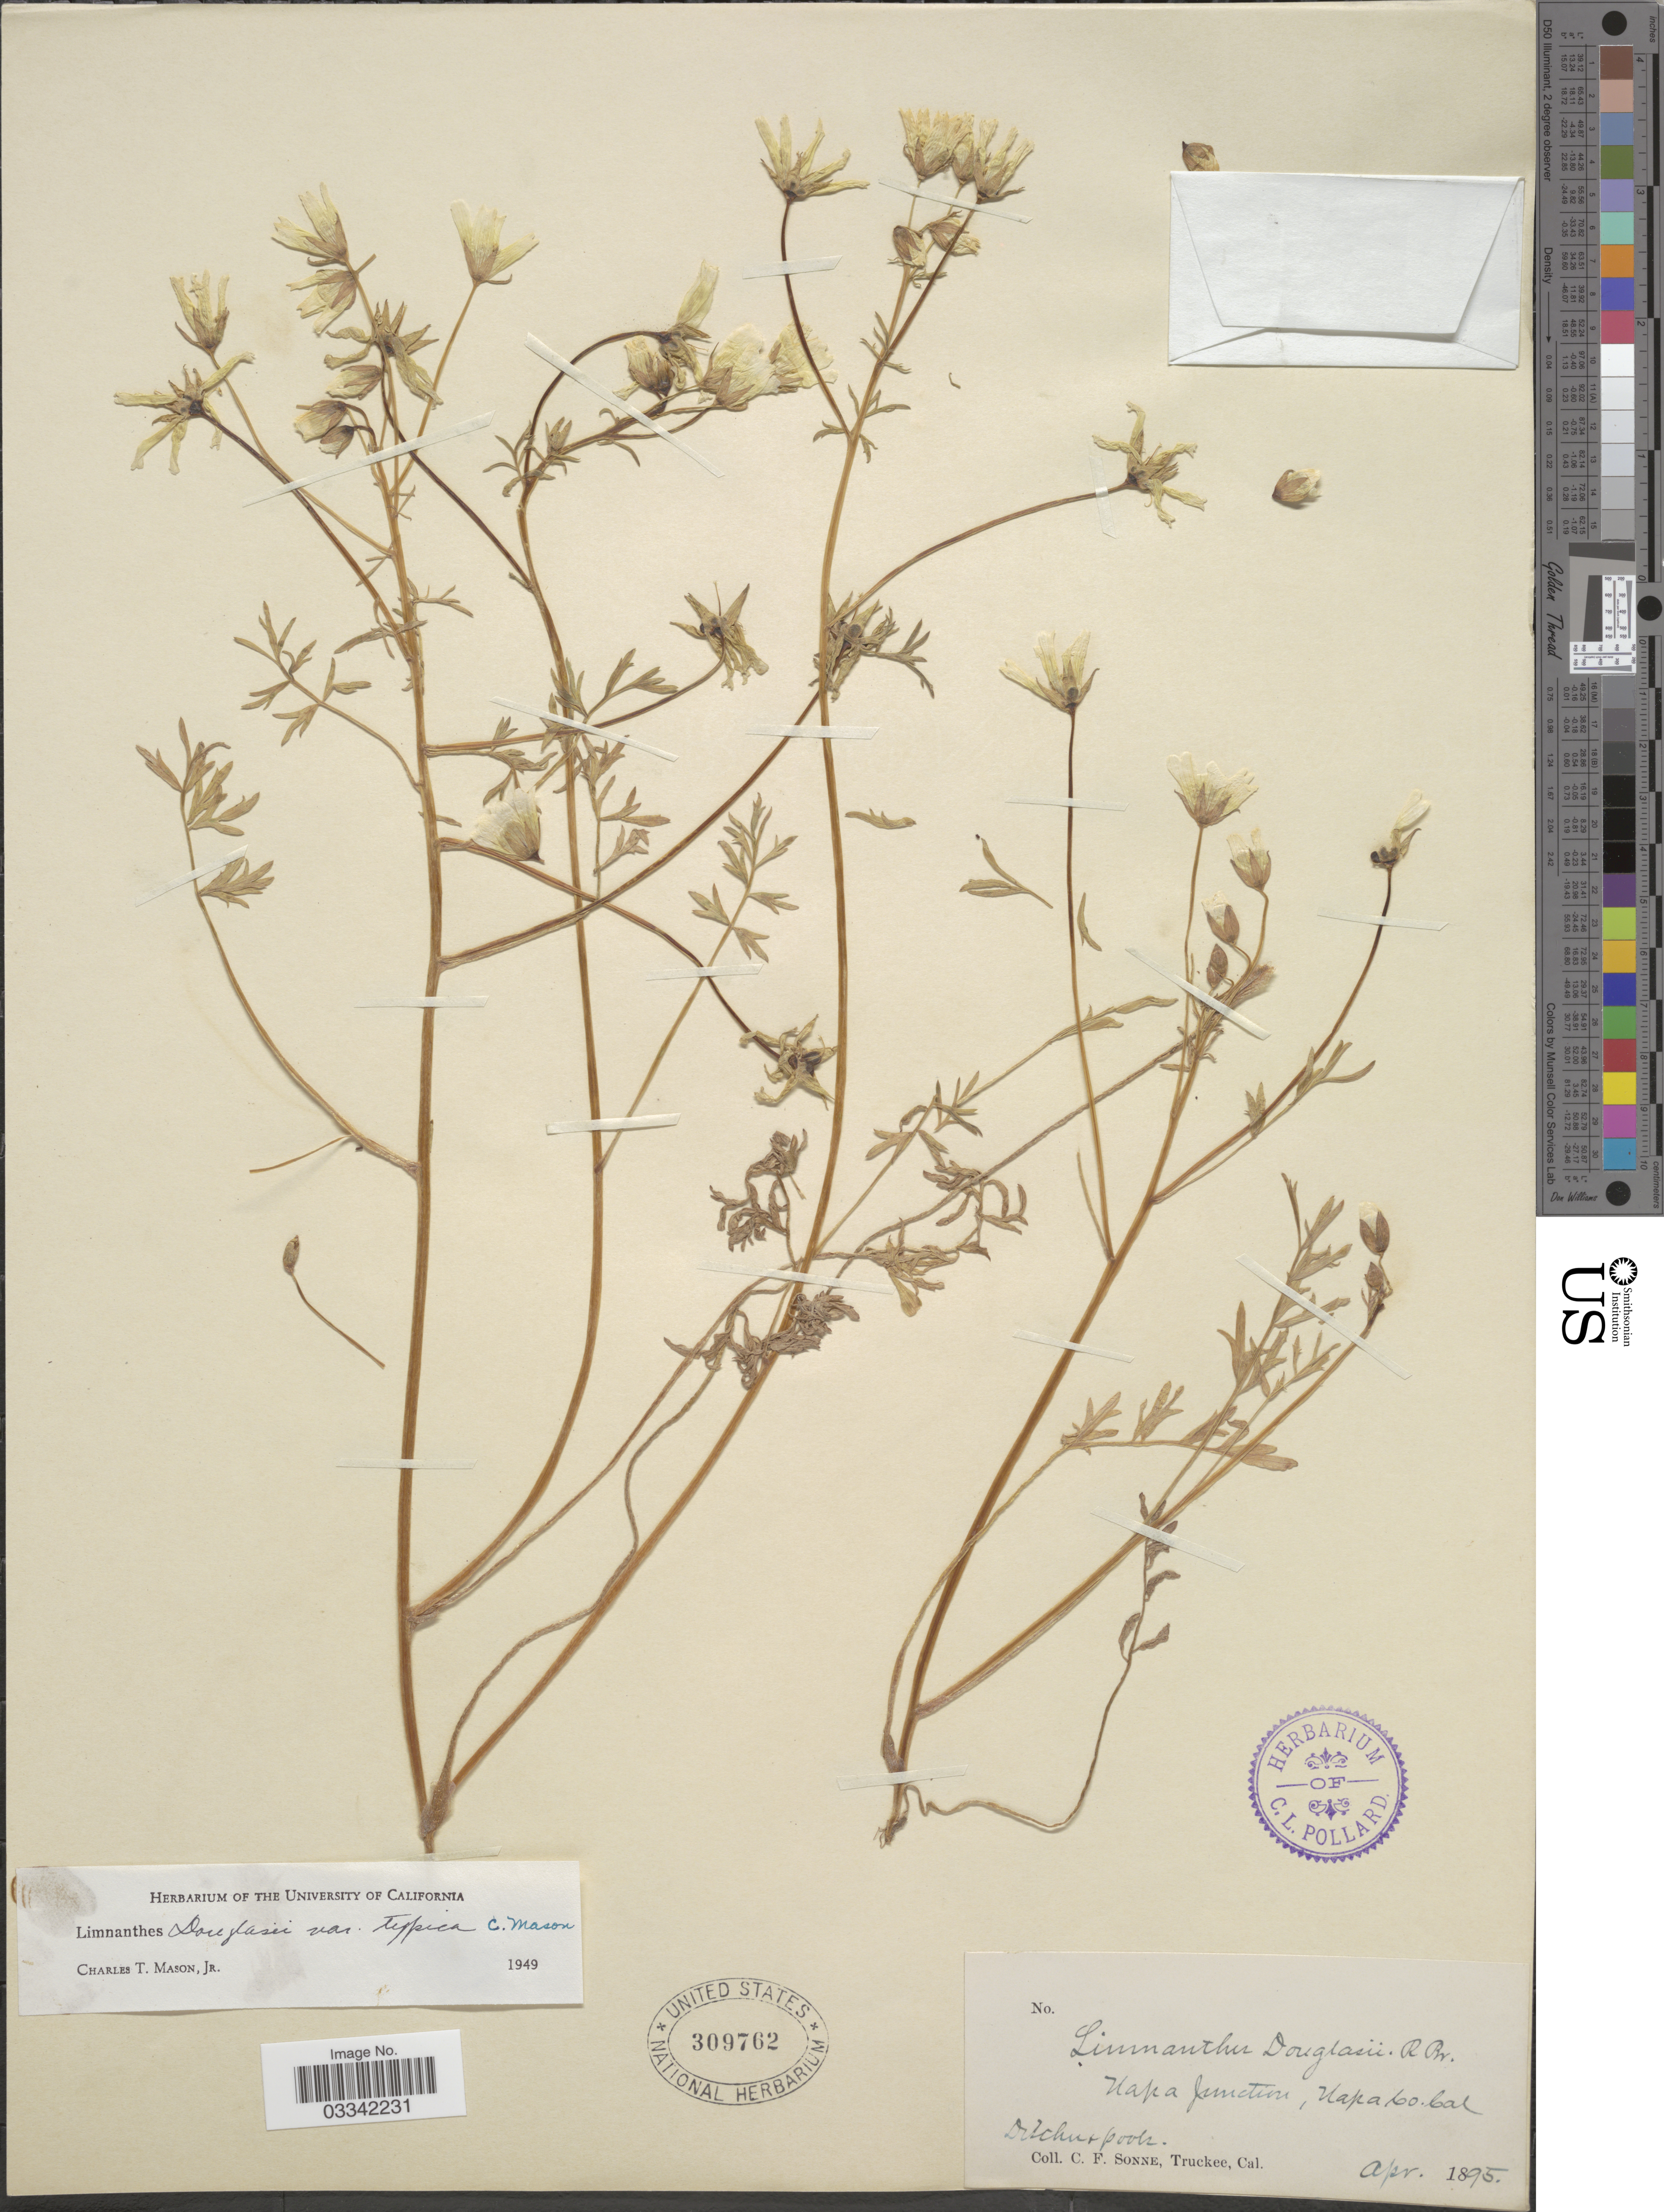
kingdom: Plantae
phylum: Tracheophyta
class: Magnoliopsida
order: Brassicales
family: Limnanthaceae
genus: Limnanthes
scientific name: Limnanthes douglasii var. douglasii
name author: R. Br.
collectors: C. Sonne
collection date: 1895-04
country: United States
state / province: California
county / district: Napa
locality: Napa Junction, Napa Co.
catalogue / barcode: US 309762